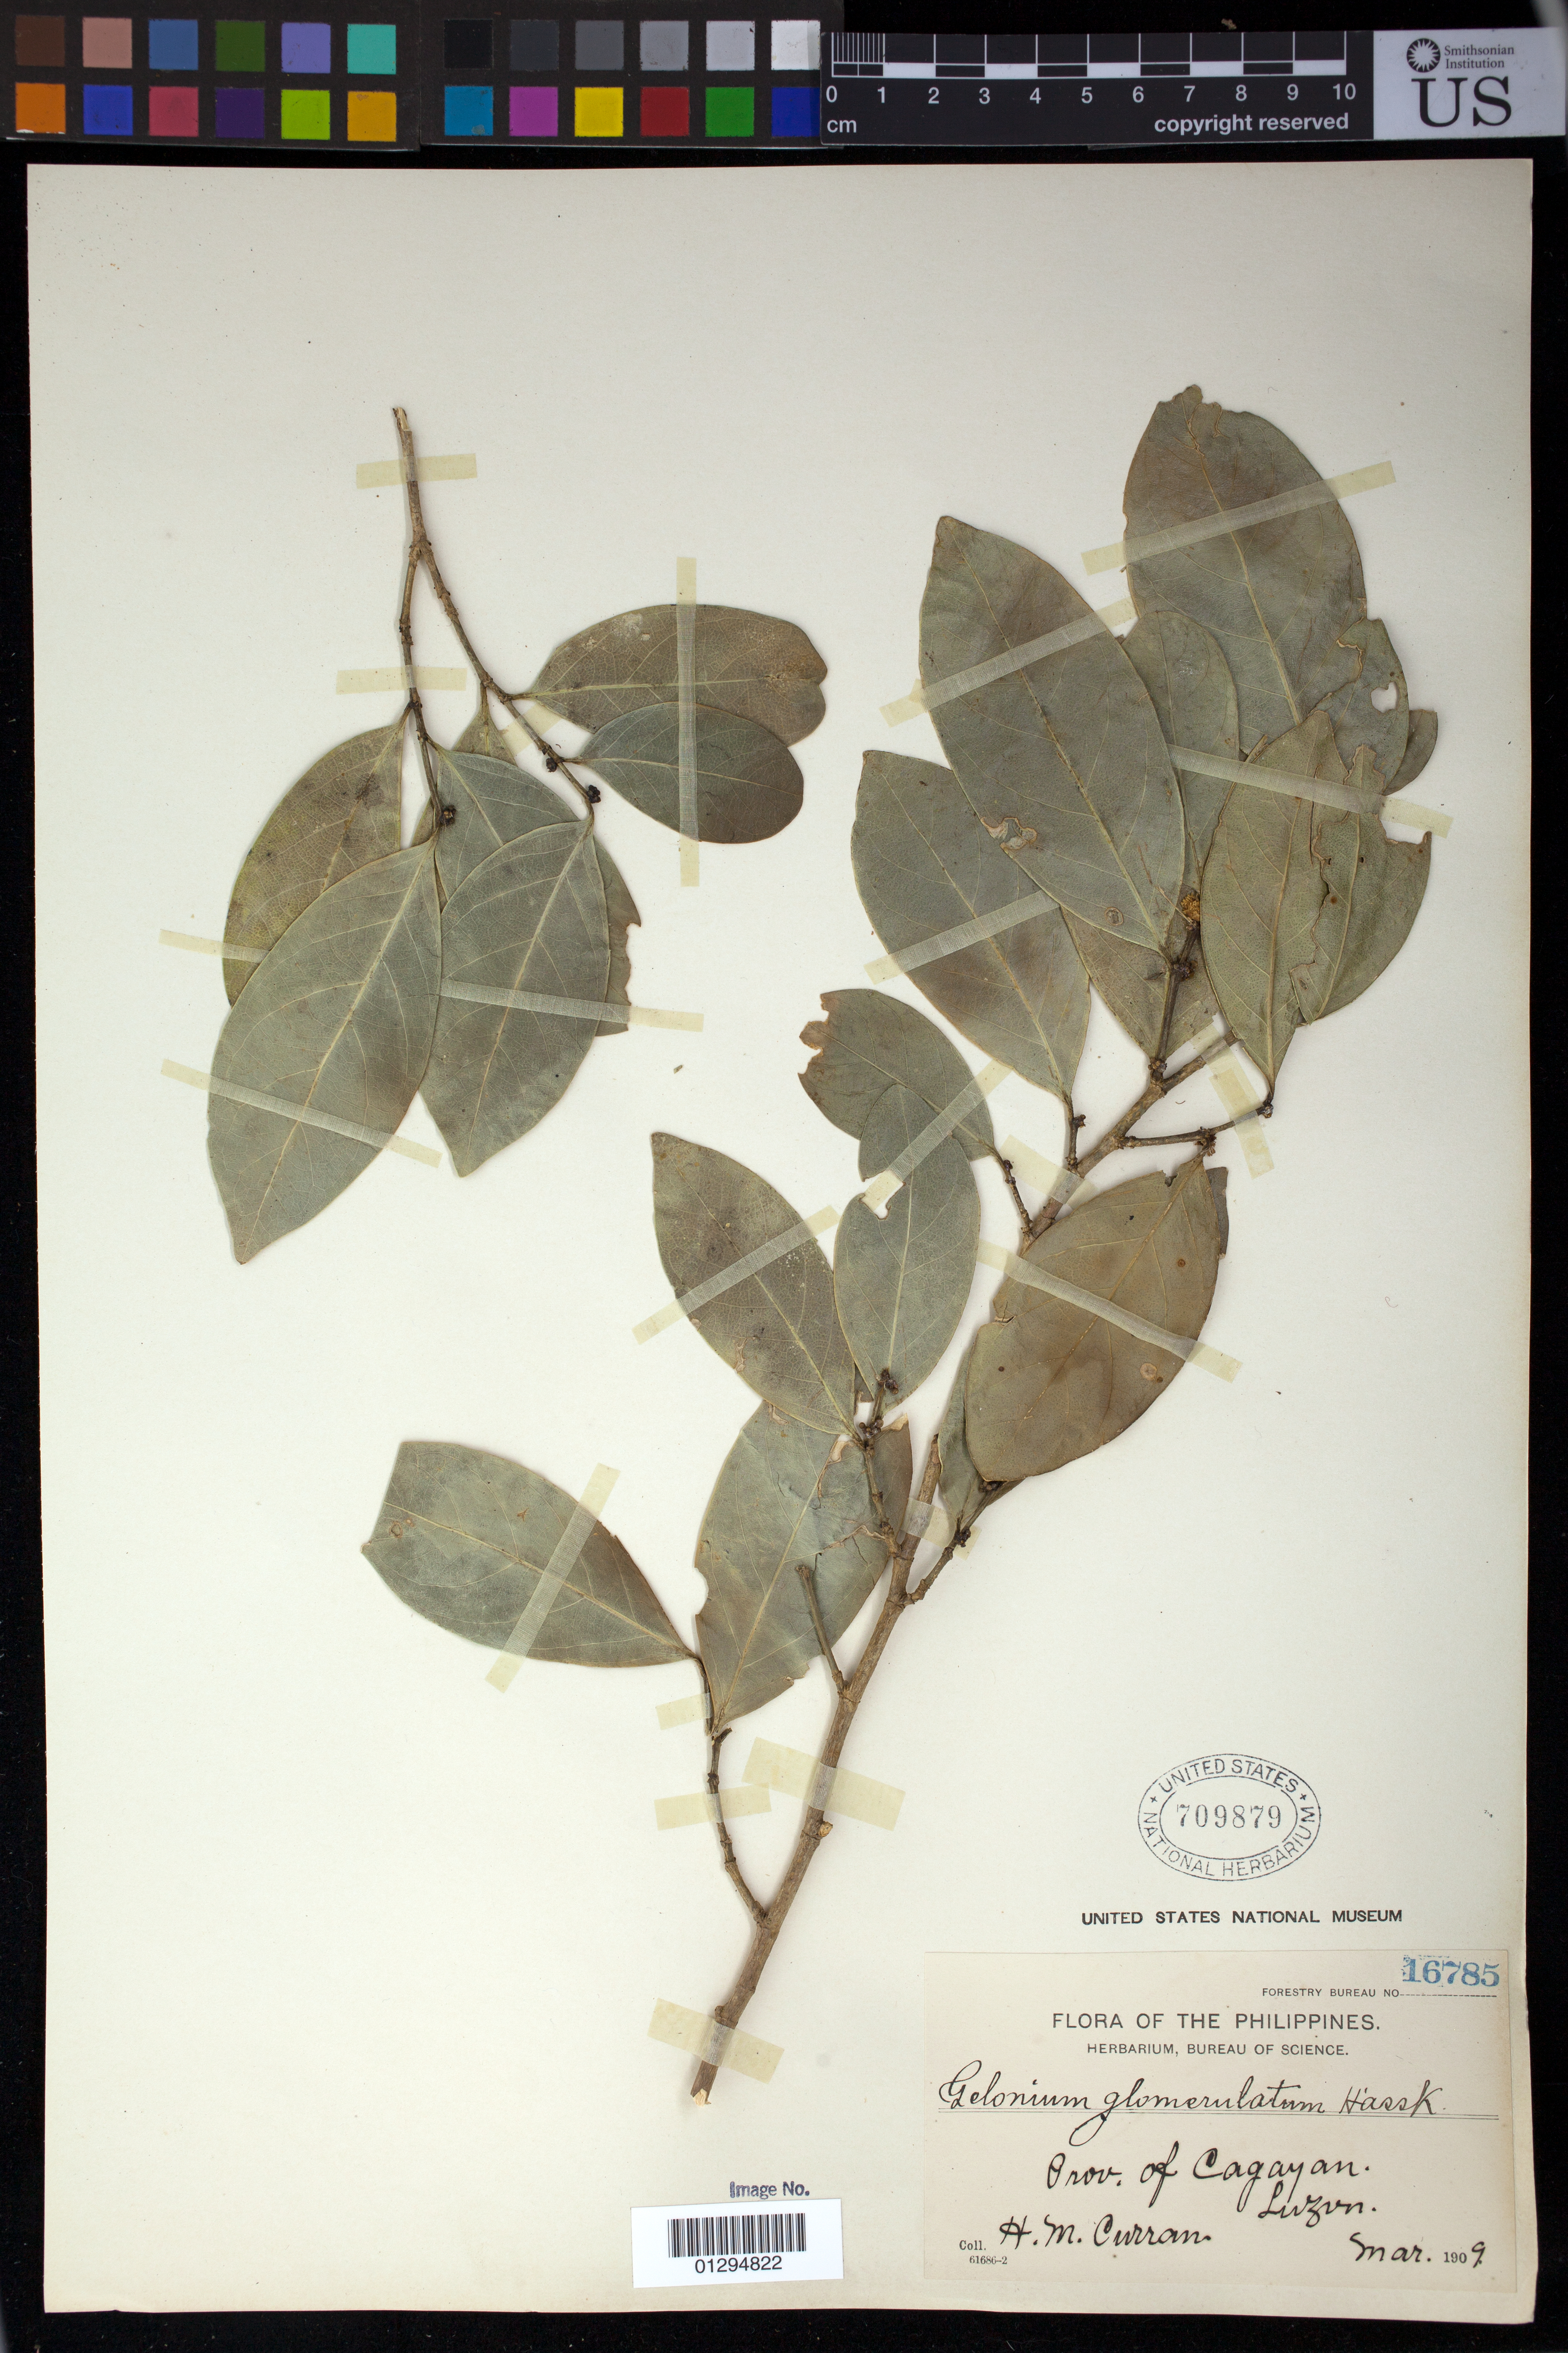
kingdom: Plantae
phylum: Tracheophyta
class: Magnoliopsida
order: Malpighiales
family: Euphorbiaceae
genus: Suregada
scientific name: Suregada glomerulata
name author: (Blume) Baill.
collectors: H. M. Curran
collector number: For. Bur. 16785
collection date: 1909-03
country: Philippines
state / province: Cagayan Valley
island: Luzon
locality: Prov. of Cagayan, Luzon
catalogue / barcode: US 709879